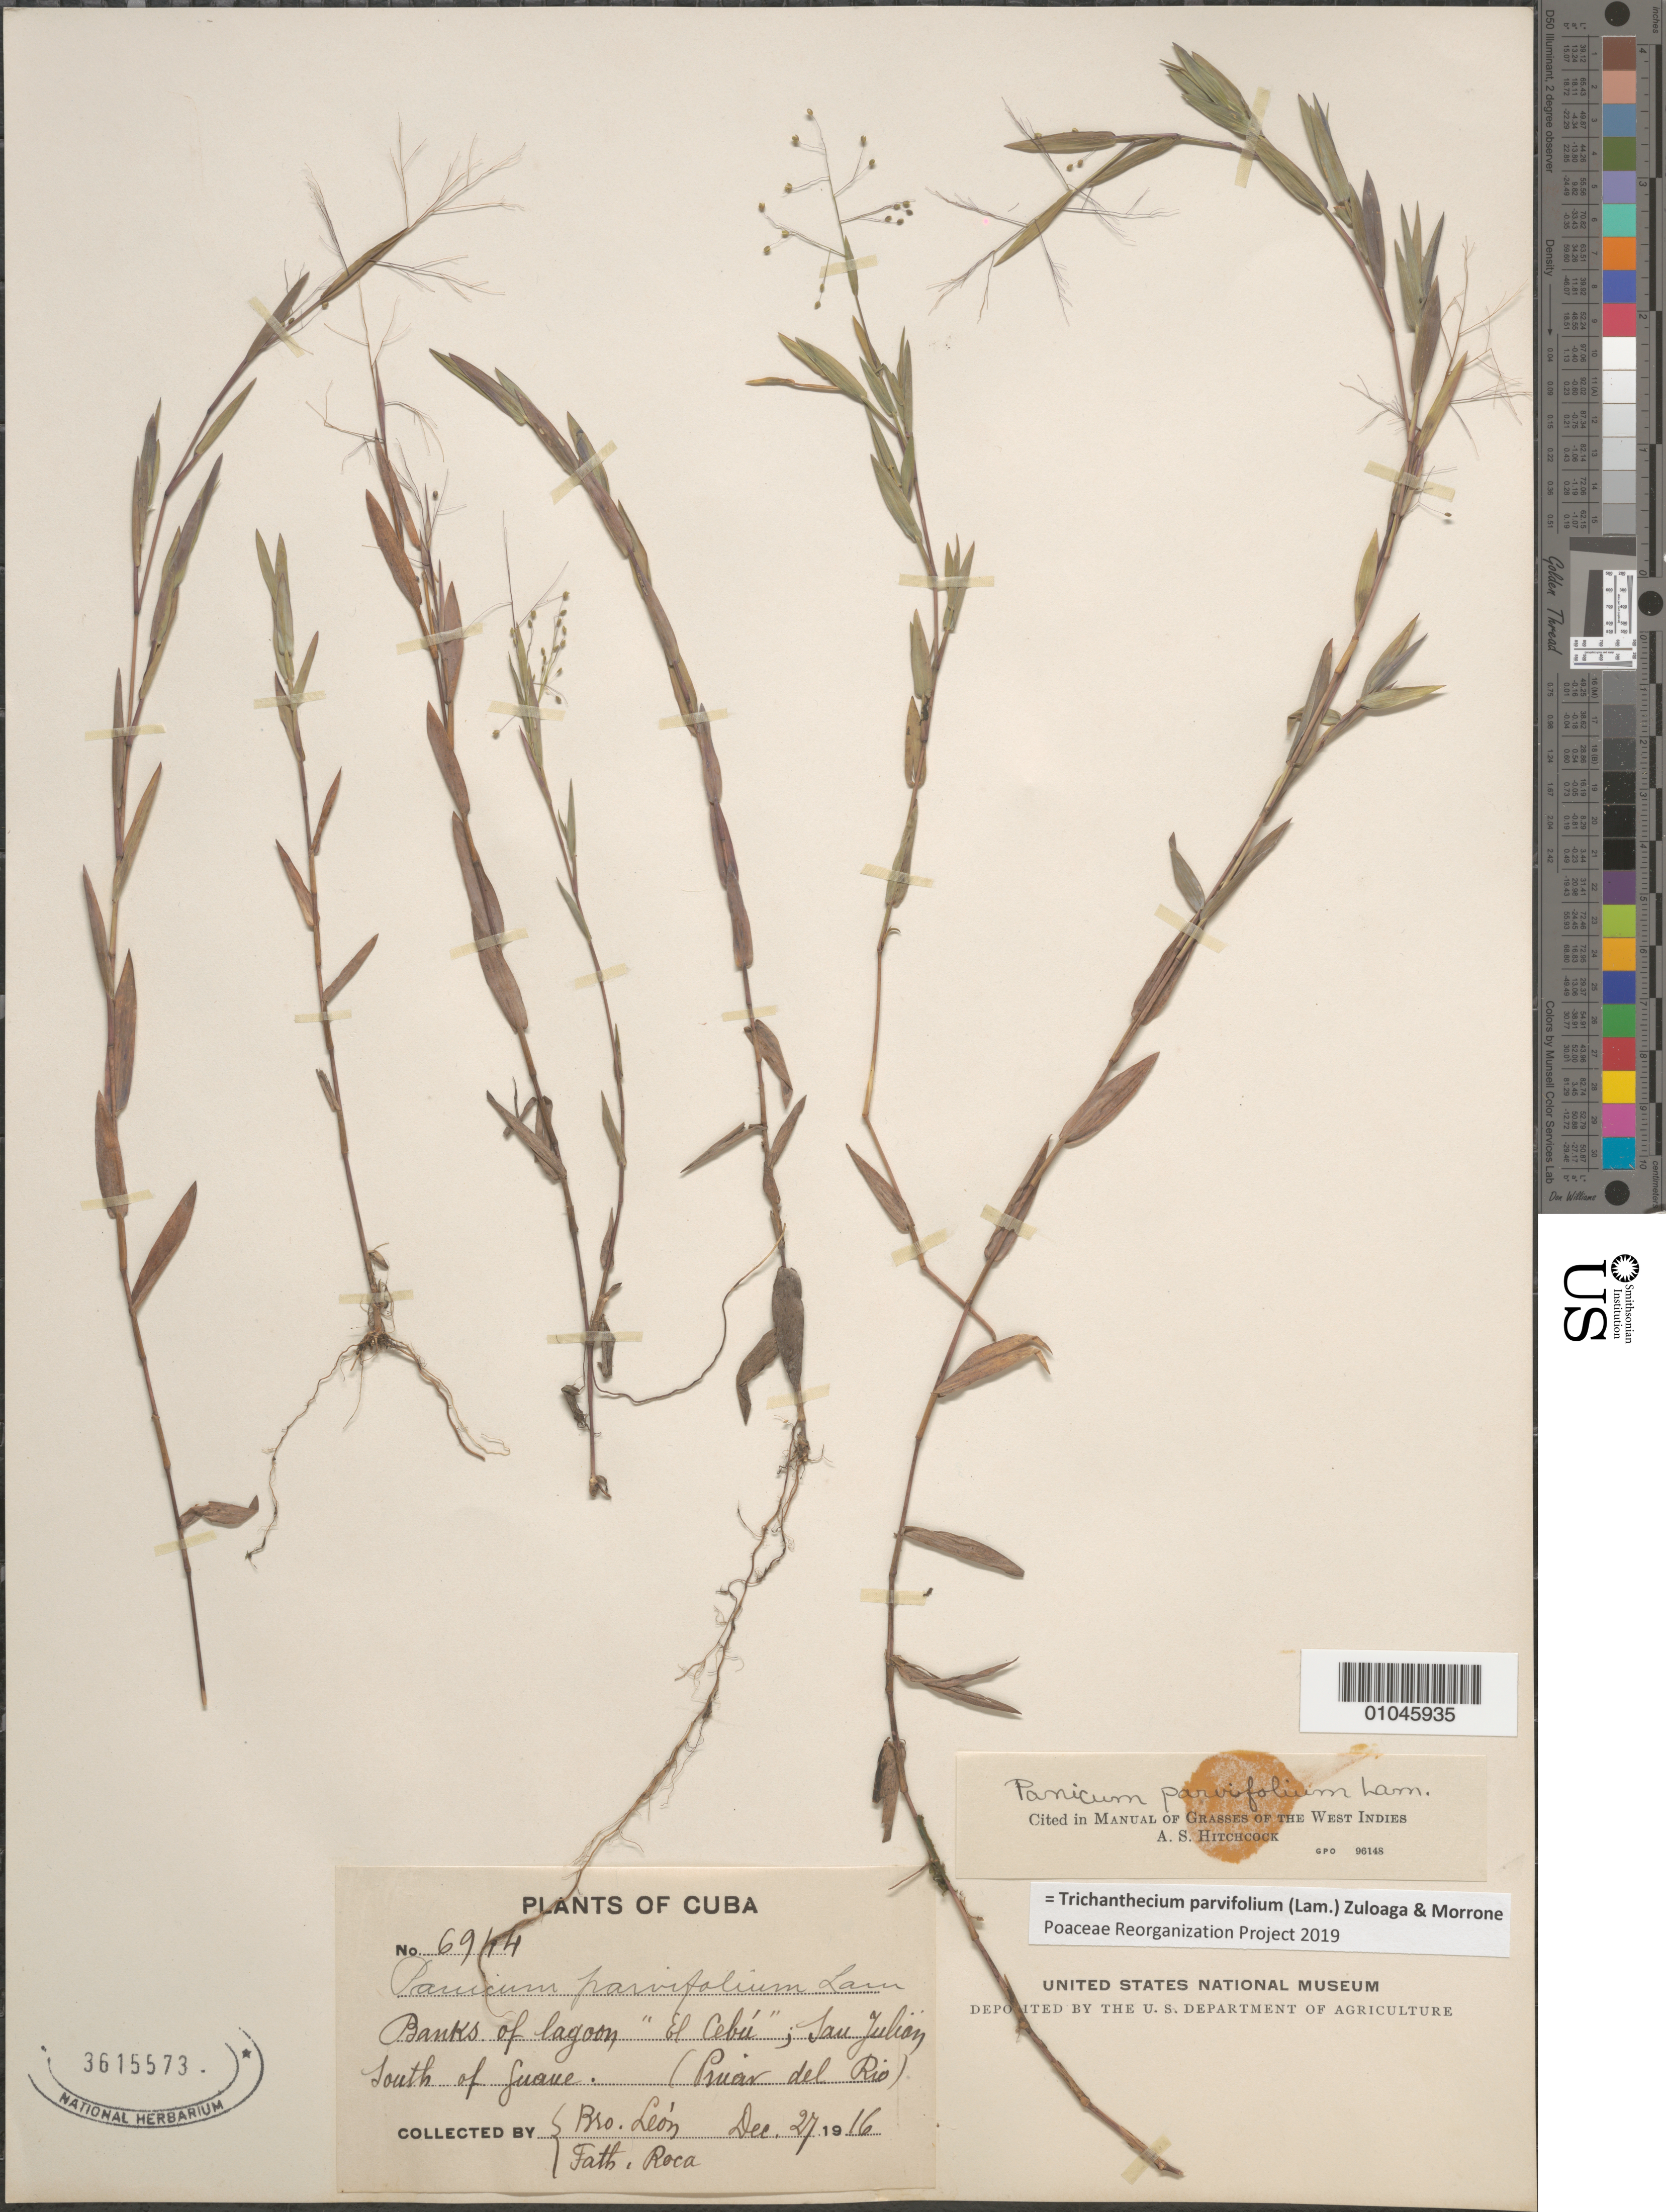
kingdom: Plantae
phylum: Tracheophyta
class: Liliopsida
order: Poales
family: Poaceae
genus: Panicum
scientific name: Panicum parvifolium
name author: Lam.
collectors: Bro. León & A. Roca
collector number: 6944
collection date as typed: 27 Dec 1916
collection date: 1916-12-27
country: Cuba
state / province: Pinar del Rio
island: Cuba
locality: Banks of lagoon "El Cebi", S of Grove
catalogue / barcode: US 3615573